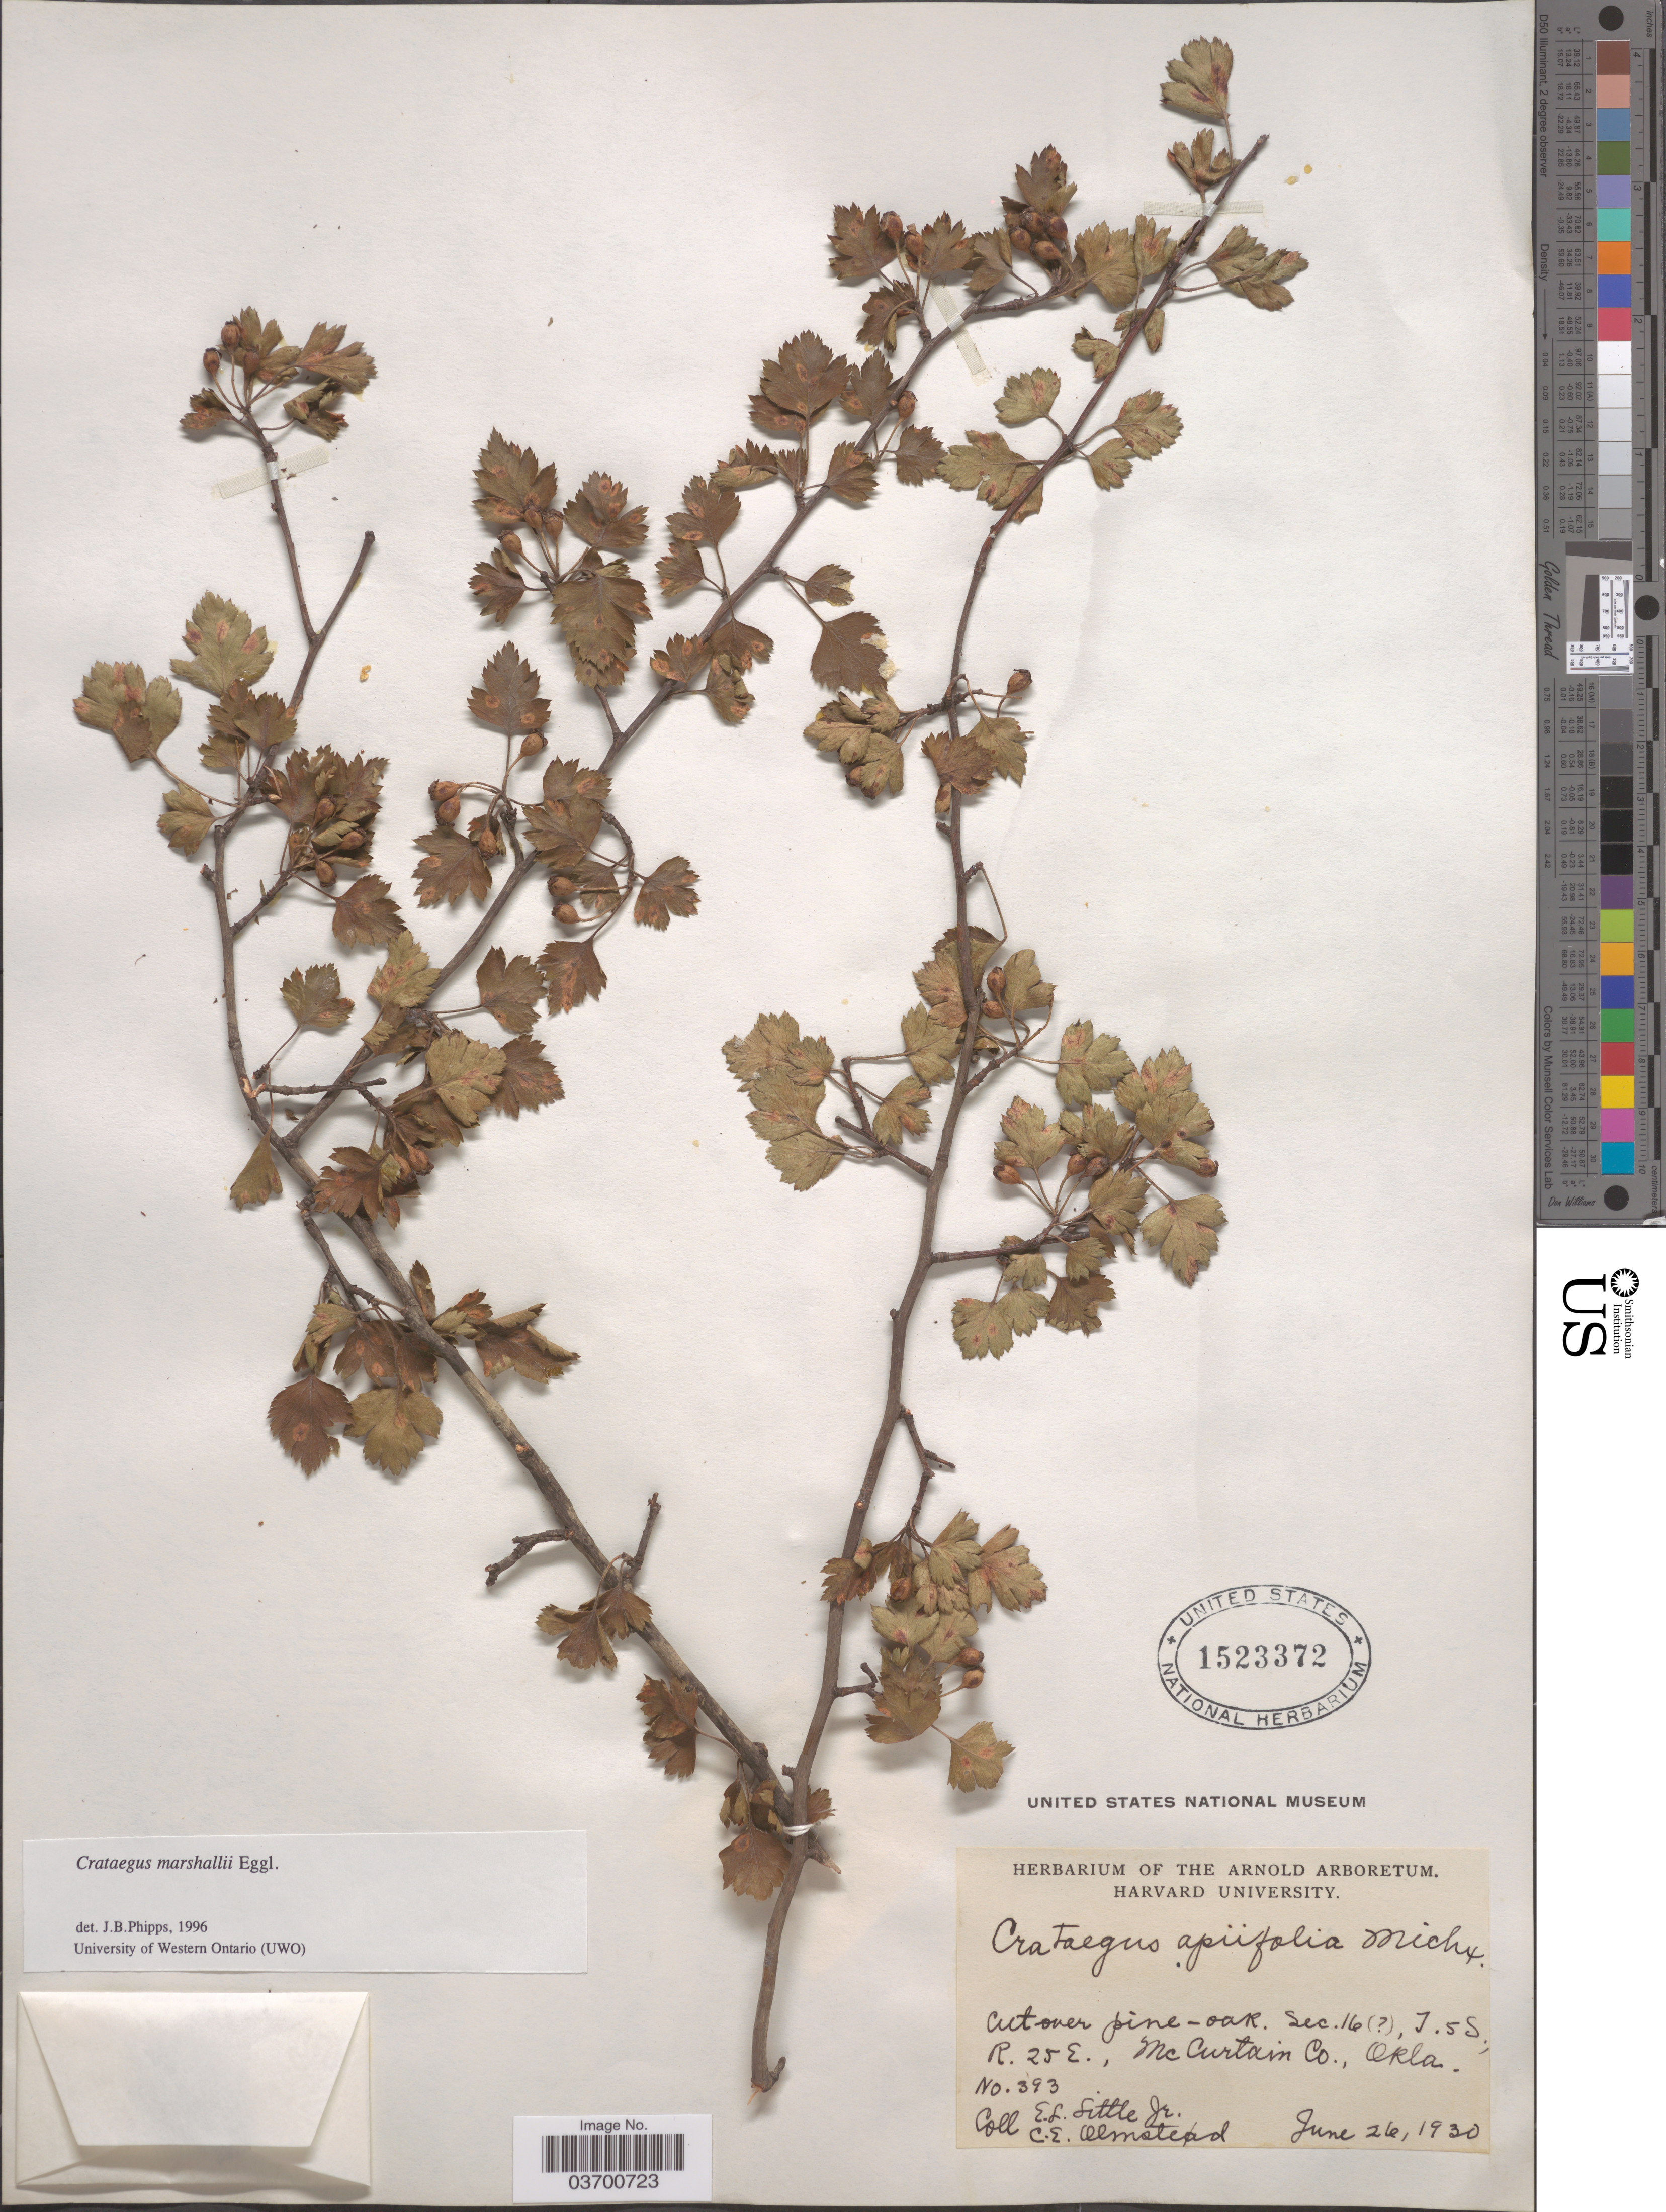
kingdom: Plantae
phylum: Tracheophyta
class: Magnoliopsida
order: Rosales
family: Rosaceae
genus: Crataegus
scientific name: Crataegus marshallii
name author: Eggl.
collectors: E. L. Little & C. Olmstead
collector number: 393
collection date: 1930-06-26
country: United States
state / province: Oklahoma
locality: Sec. 16 ( [unsure placement]), T. 5 S., R. 25 E., McCurtain Co.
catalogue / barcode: US 1523372